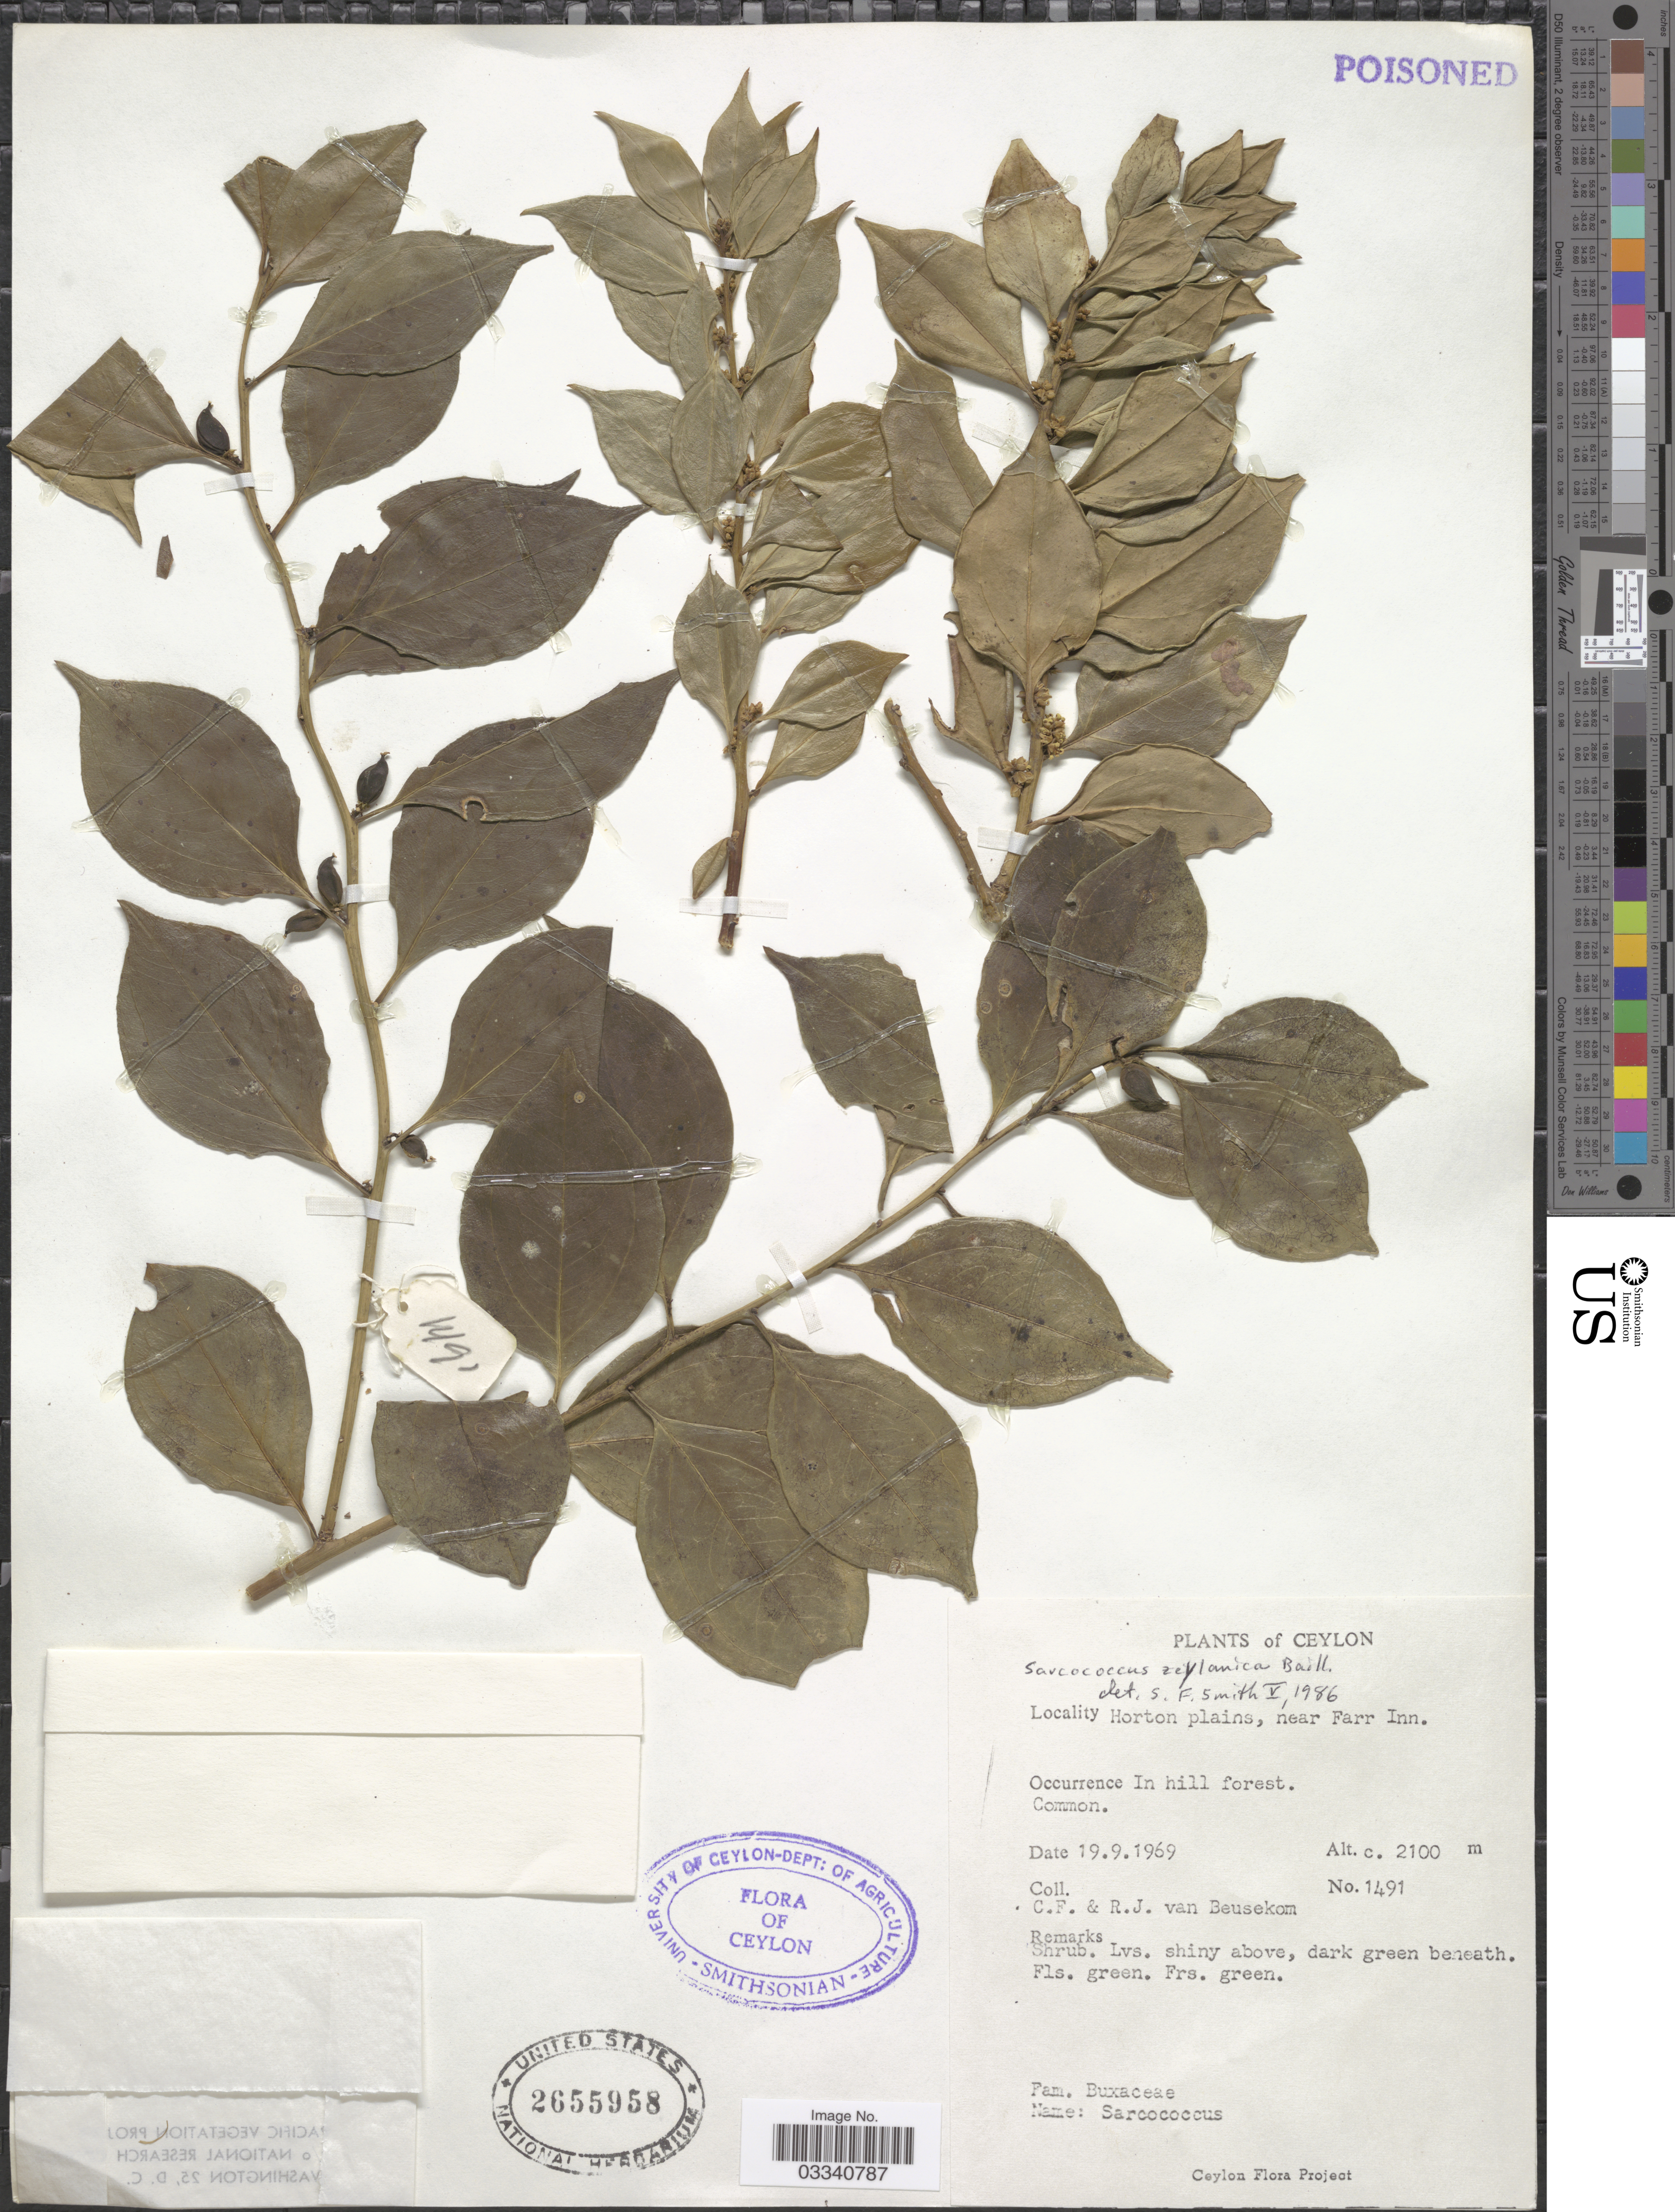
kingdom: Plantae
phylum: Tracheophyta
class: Magnoliopsida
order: Buxales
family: Buxaceae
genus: Sarcococca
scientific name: Sarcococca zeylanica var. zeylanica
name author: Baill.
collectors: C. F. Beusekom & R. Beusekom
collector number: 1491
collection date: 1969-09-19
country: Sri Lanka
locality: Ceylon. Horton Plains, near Farr Inn.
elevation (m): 2100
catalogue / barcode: US 2655958